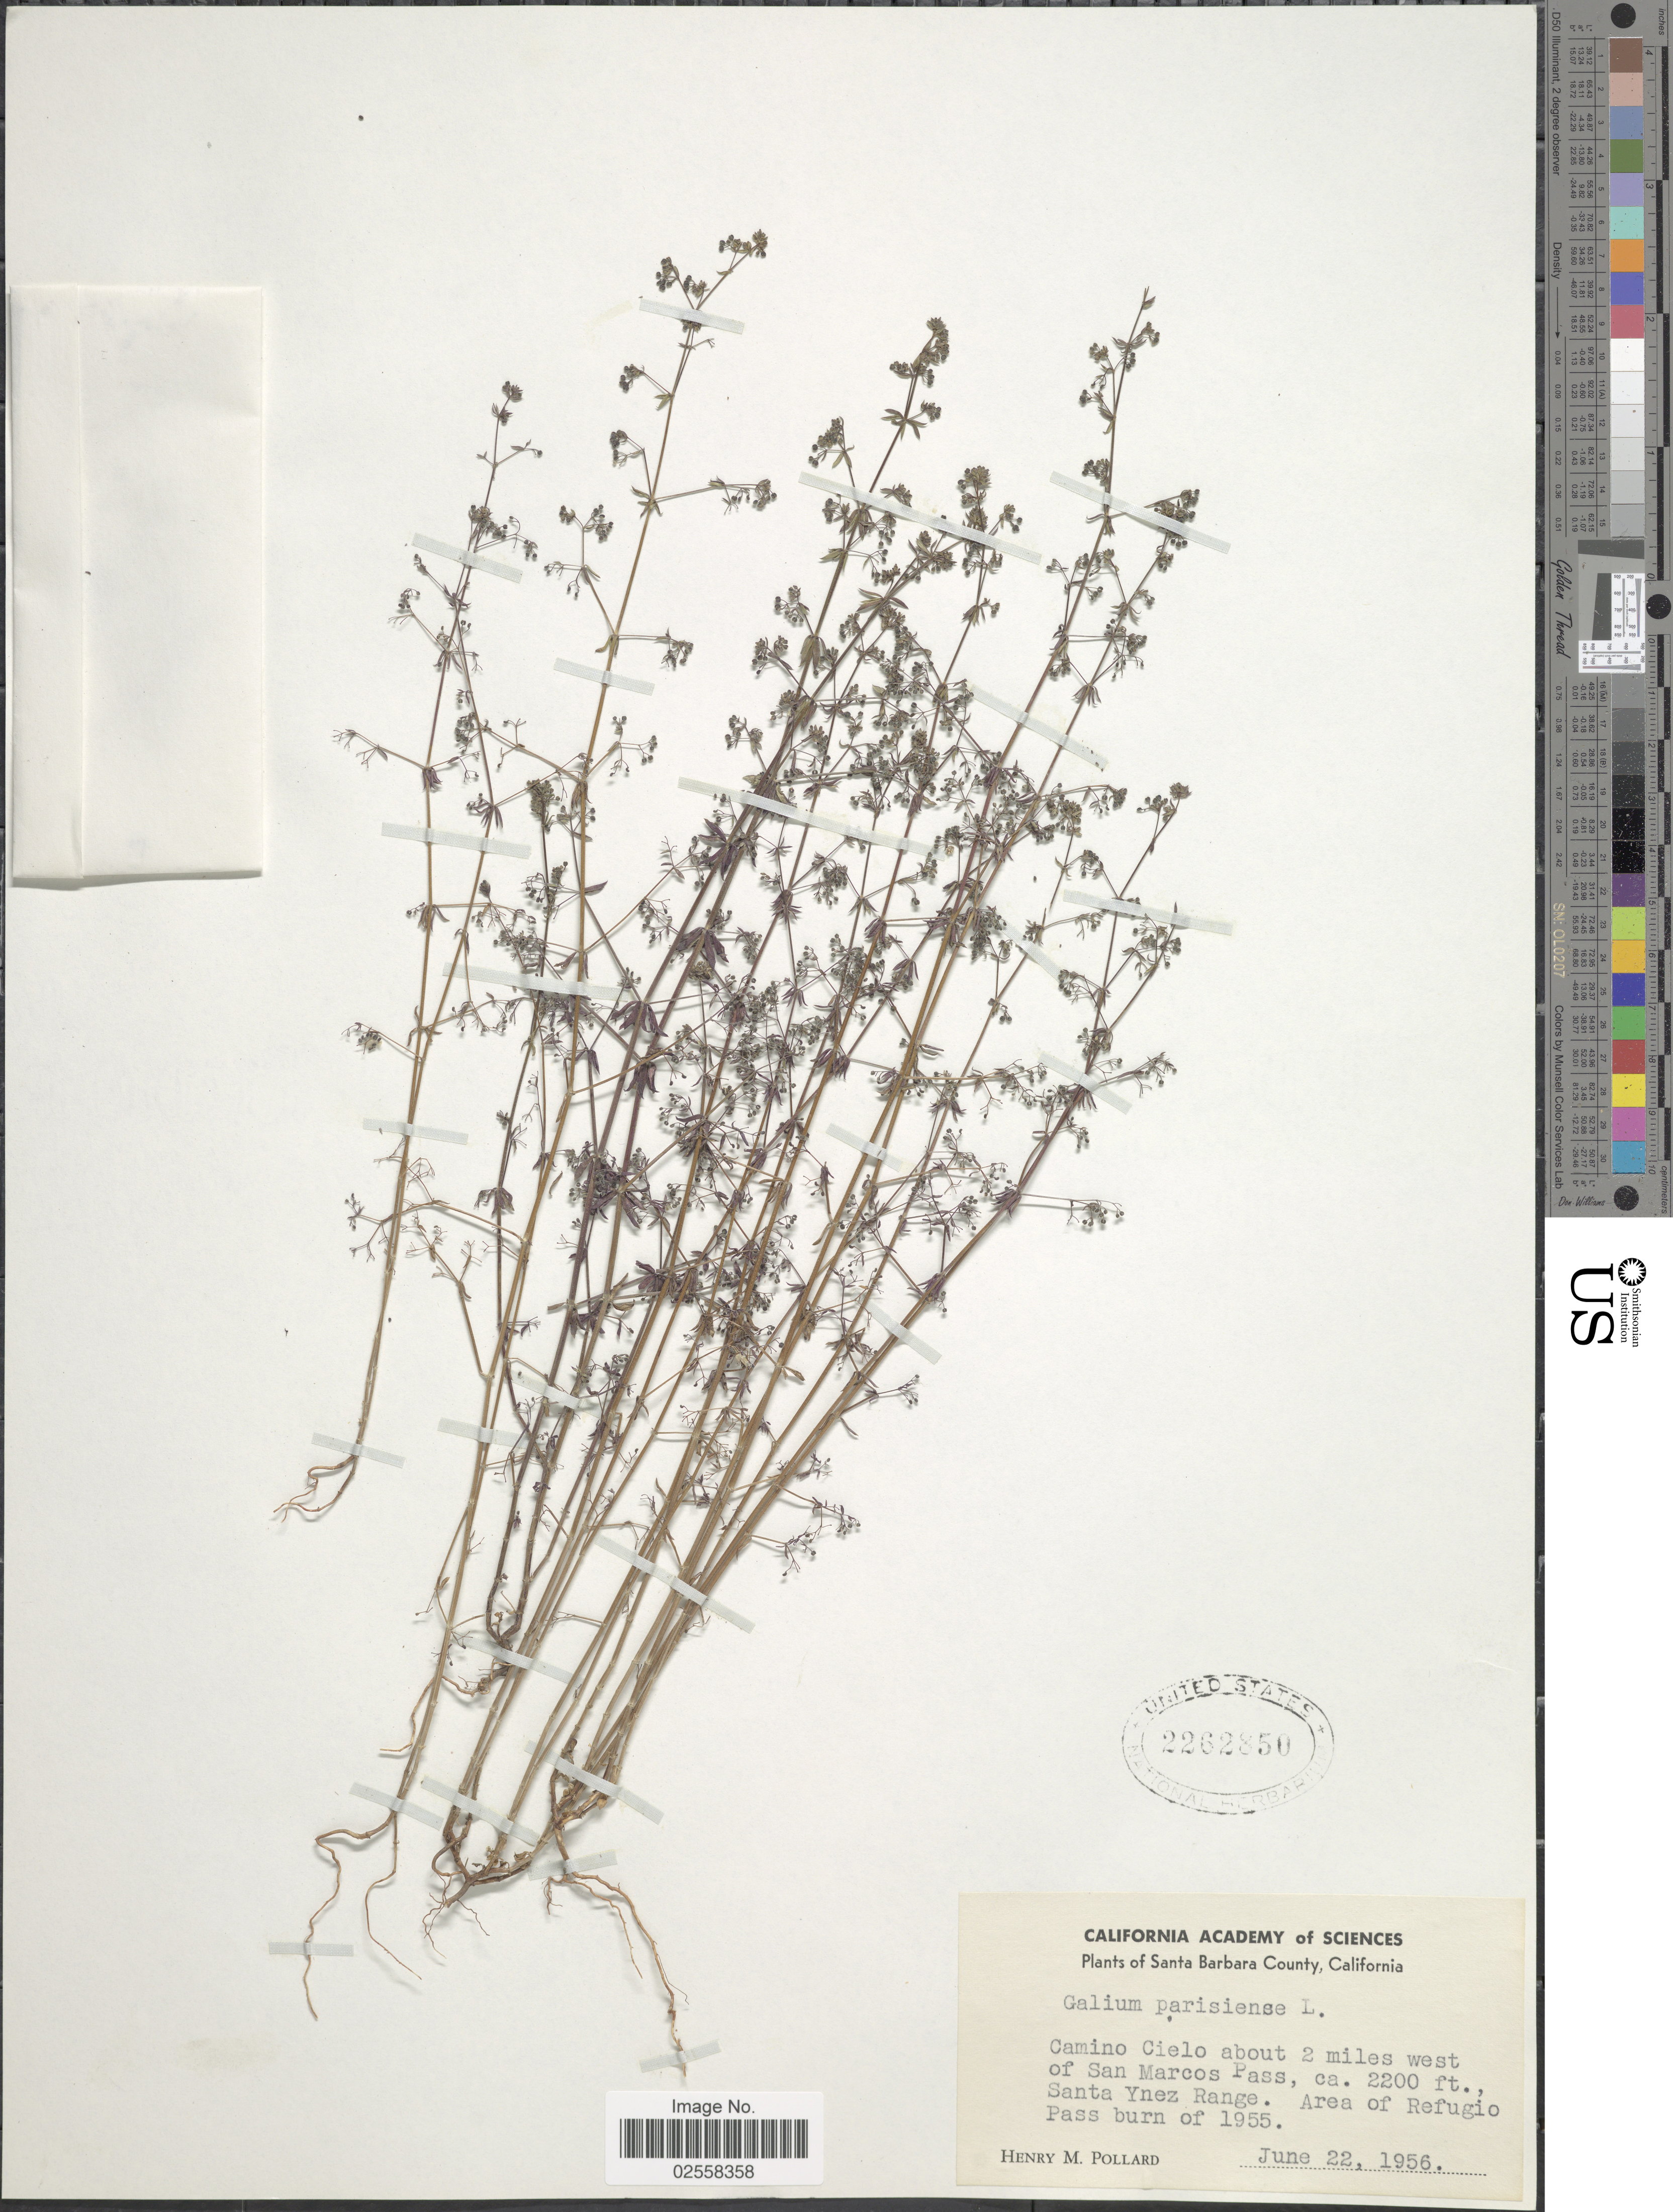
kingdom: Plantae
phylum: Tracheophyta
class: Magnoliopsida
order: Gentianales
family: Rubiaceae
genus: Galium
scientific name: Galium parisiense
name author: L.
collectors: H. M. Pollard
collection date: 1956-06-22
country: United States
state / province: California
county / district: Santa Barbara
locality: Santa Barbara County, Camino Cielo about 2 miles west of San Marcos Pass, Santa Ynez Range, area of Refugio Pass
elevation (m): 671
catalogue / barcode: US 2262850